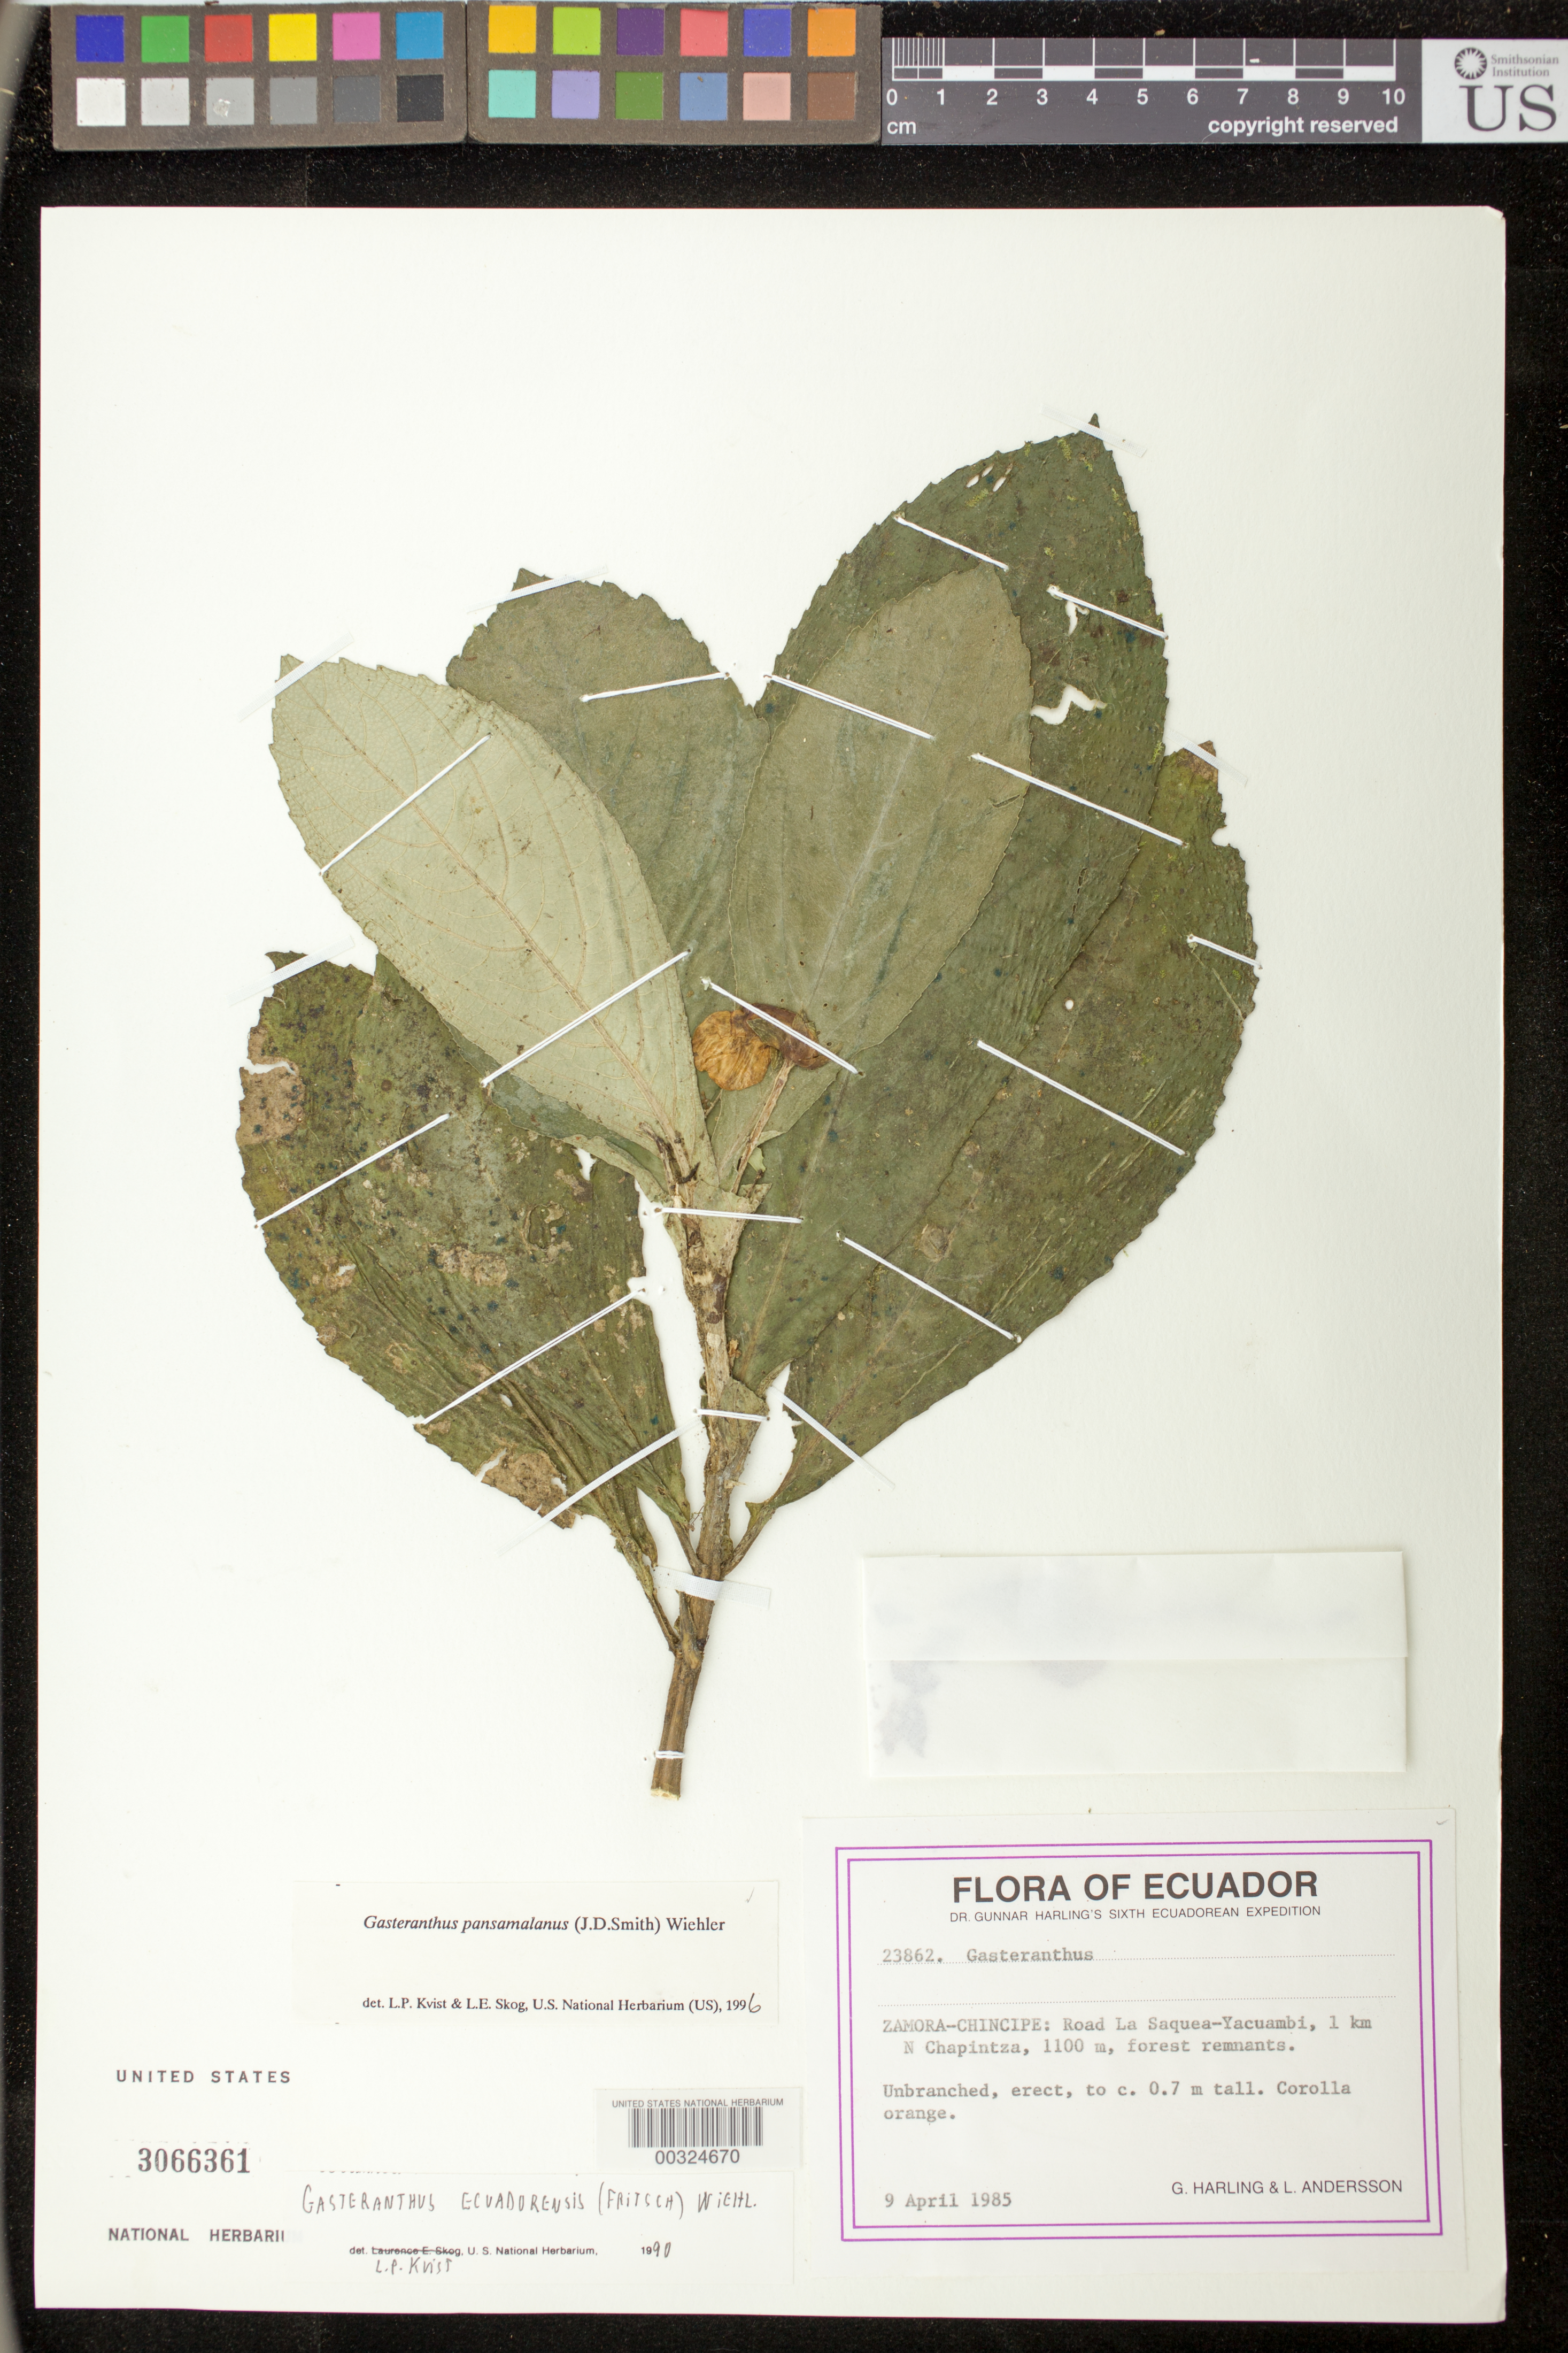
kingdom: Plantae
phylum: Tracheophyta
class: Magnoliopsida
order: Lamiales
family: Gesneriaceae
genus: Gasteranthus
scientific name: Gasteranthus pansamalanus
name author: (Donn. Sm.) Wiehler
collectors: G. Harling & L. A. Andersson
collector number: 23862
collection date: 1985-04-09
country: Ecuador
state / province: Zamora-Chinchipe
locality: Zamora-Chincipe: Road La Saquea-Yacuambi, 1 km N Chapintza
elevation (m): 1100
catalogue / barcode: US 3066361